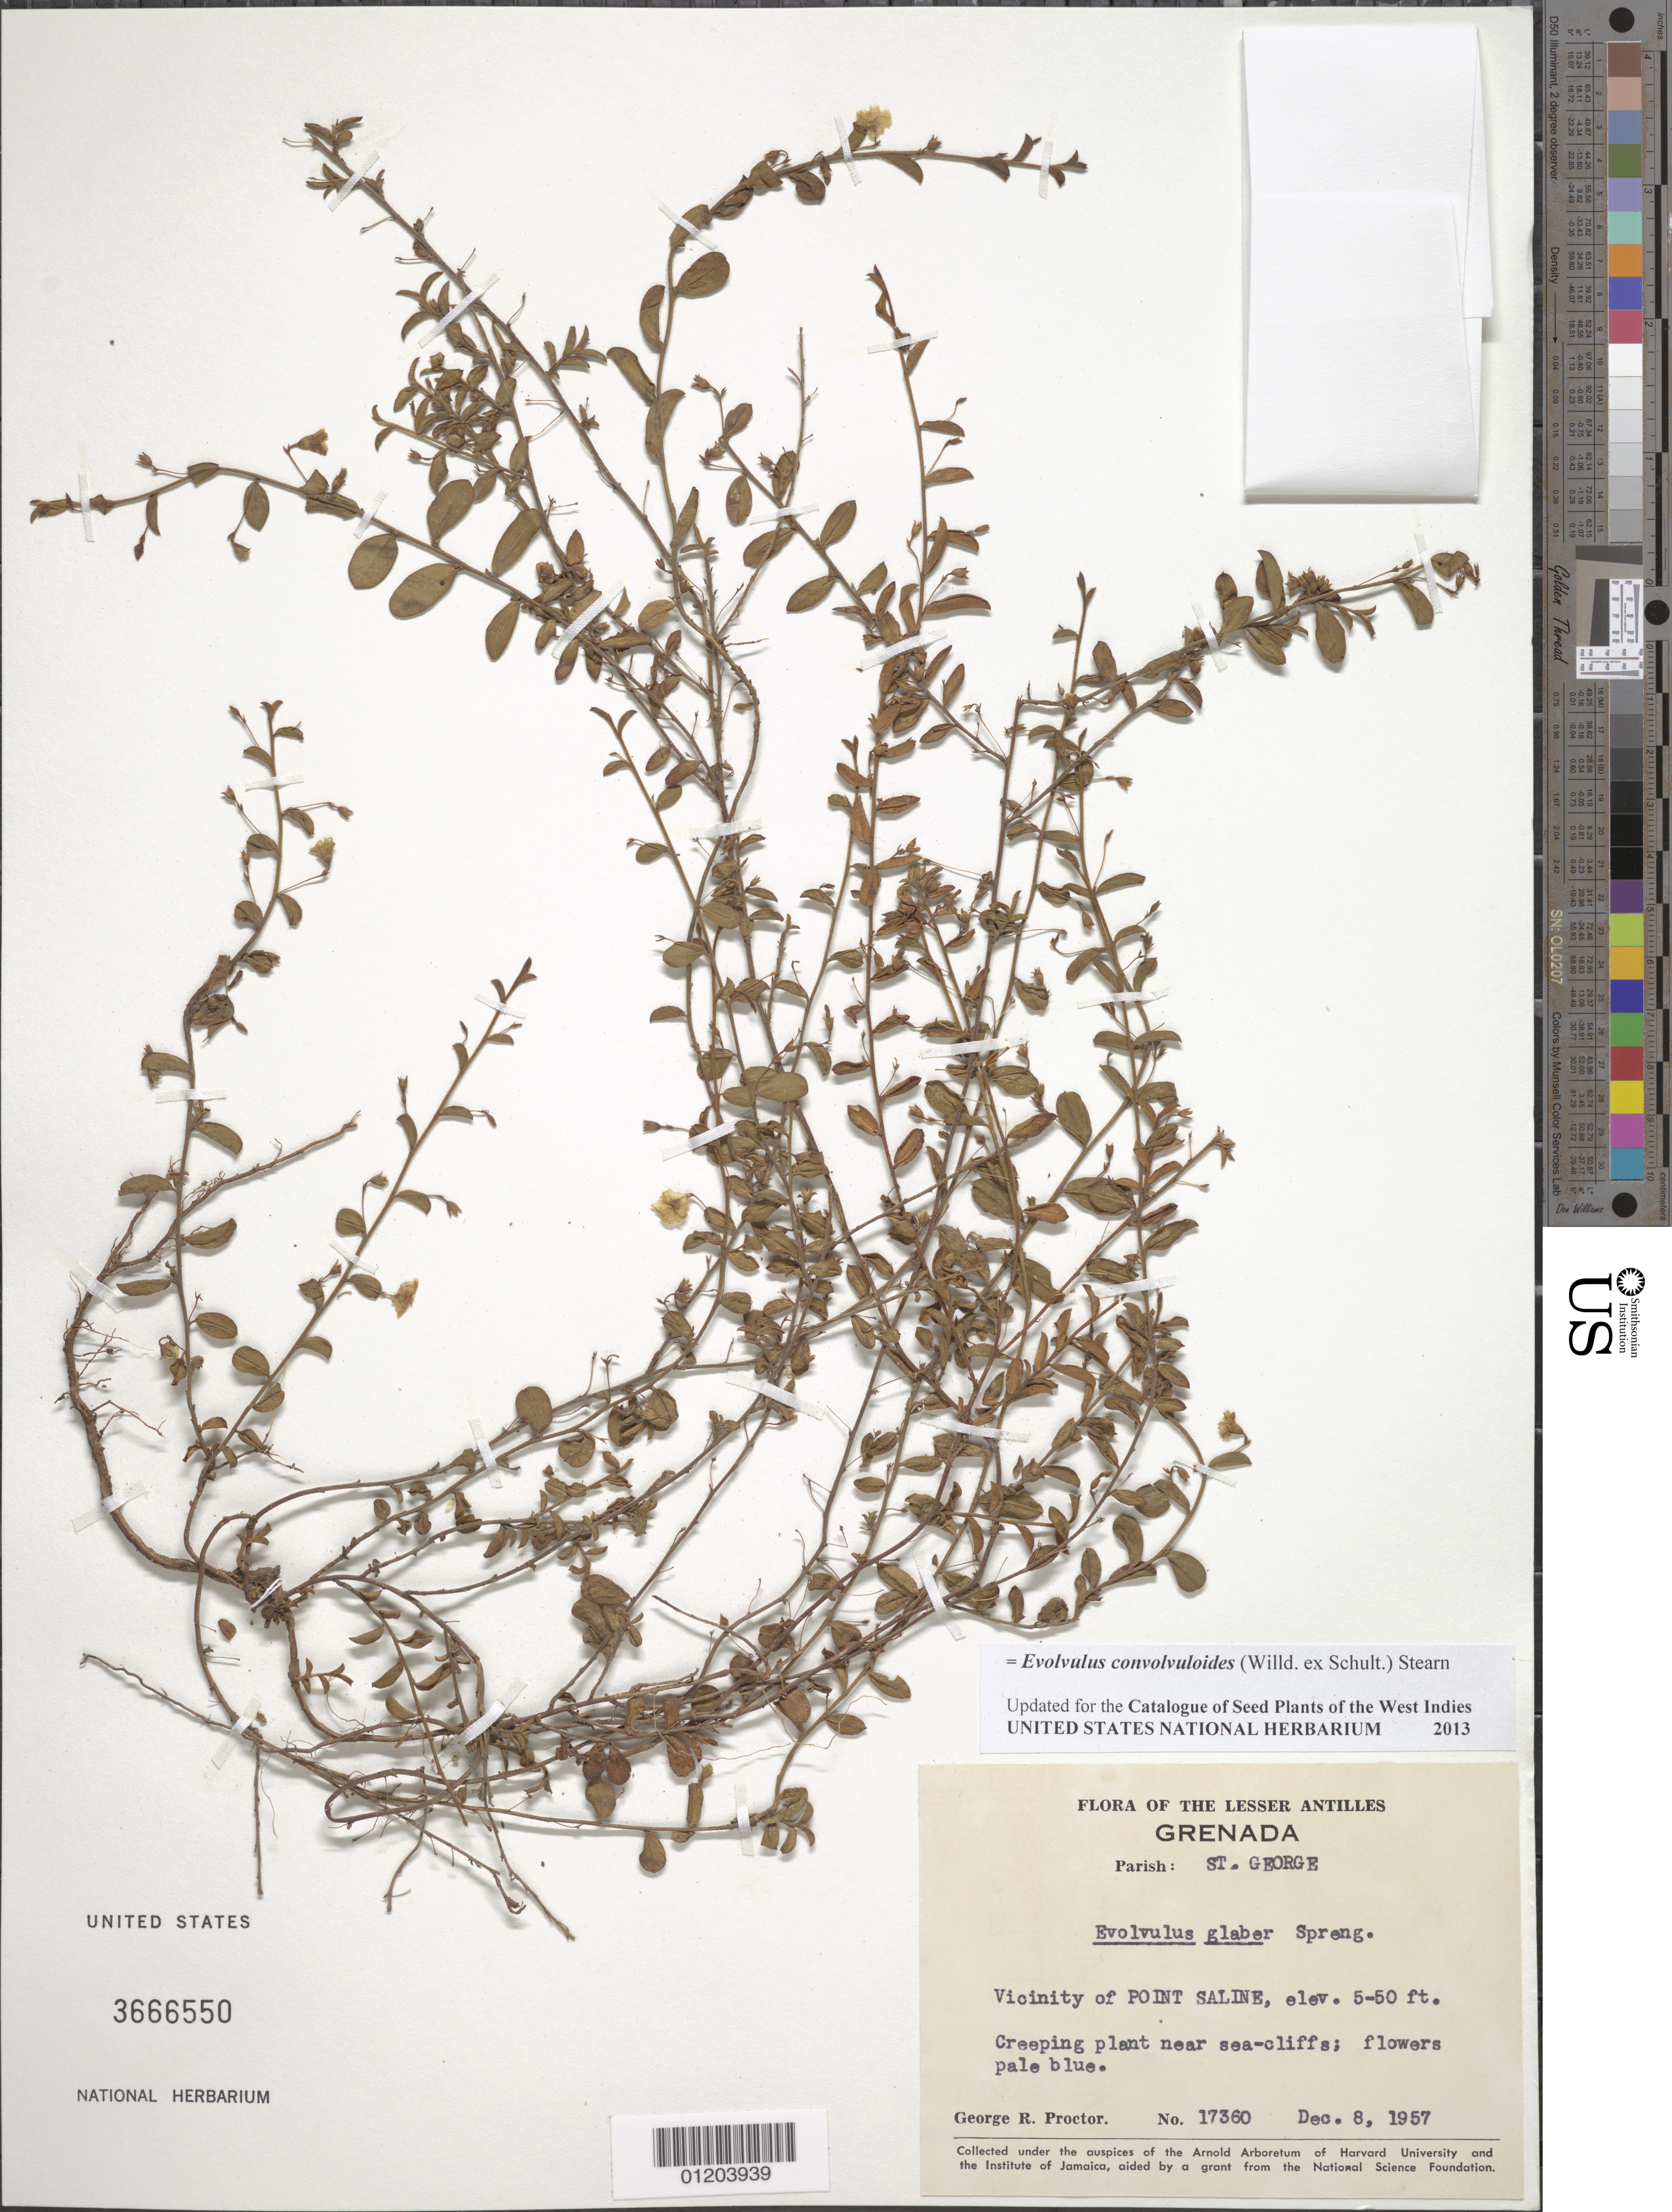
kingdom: Plantae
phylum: Tracheophyta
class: Magnoliopsida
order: Solanales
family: Convolvulaceae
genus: Evolvulus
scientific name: Evolvulus convolvuloides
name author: (Willd. ex Schult.) Stearn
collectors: G. R. Proctor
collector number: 17360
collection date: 1957-12-08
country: Grenada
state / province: Saint George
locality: Point Saline, vicinity.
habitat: Near sea-cliff.s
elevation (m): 2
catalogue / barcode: US 3666550